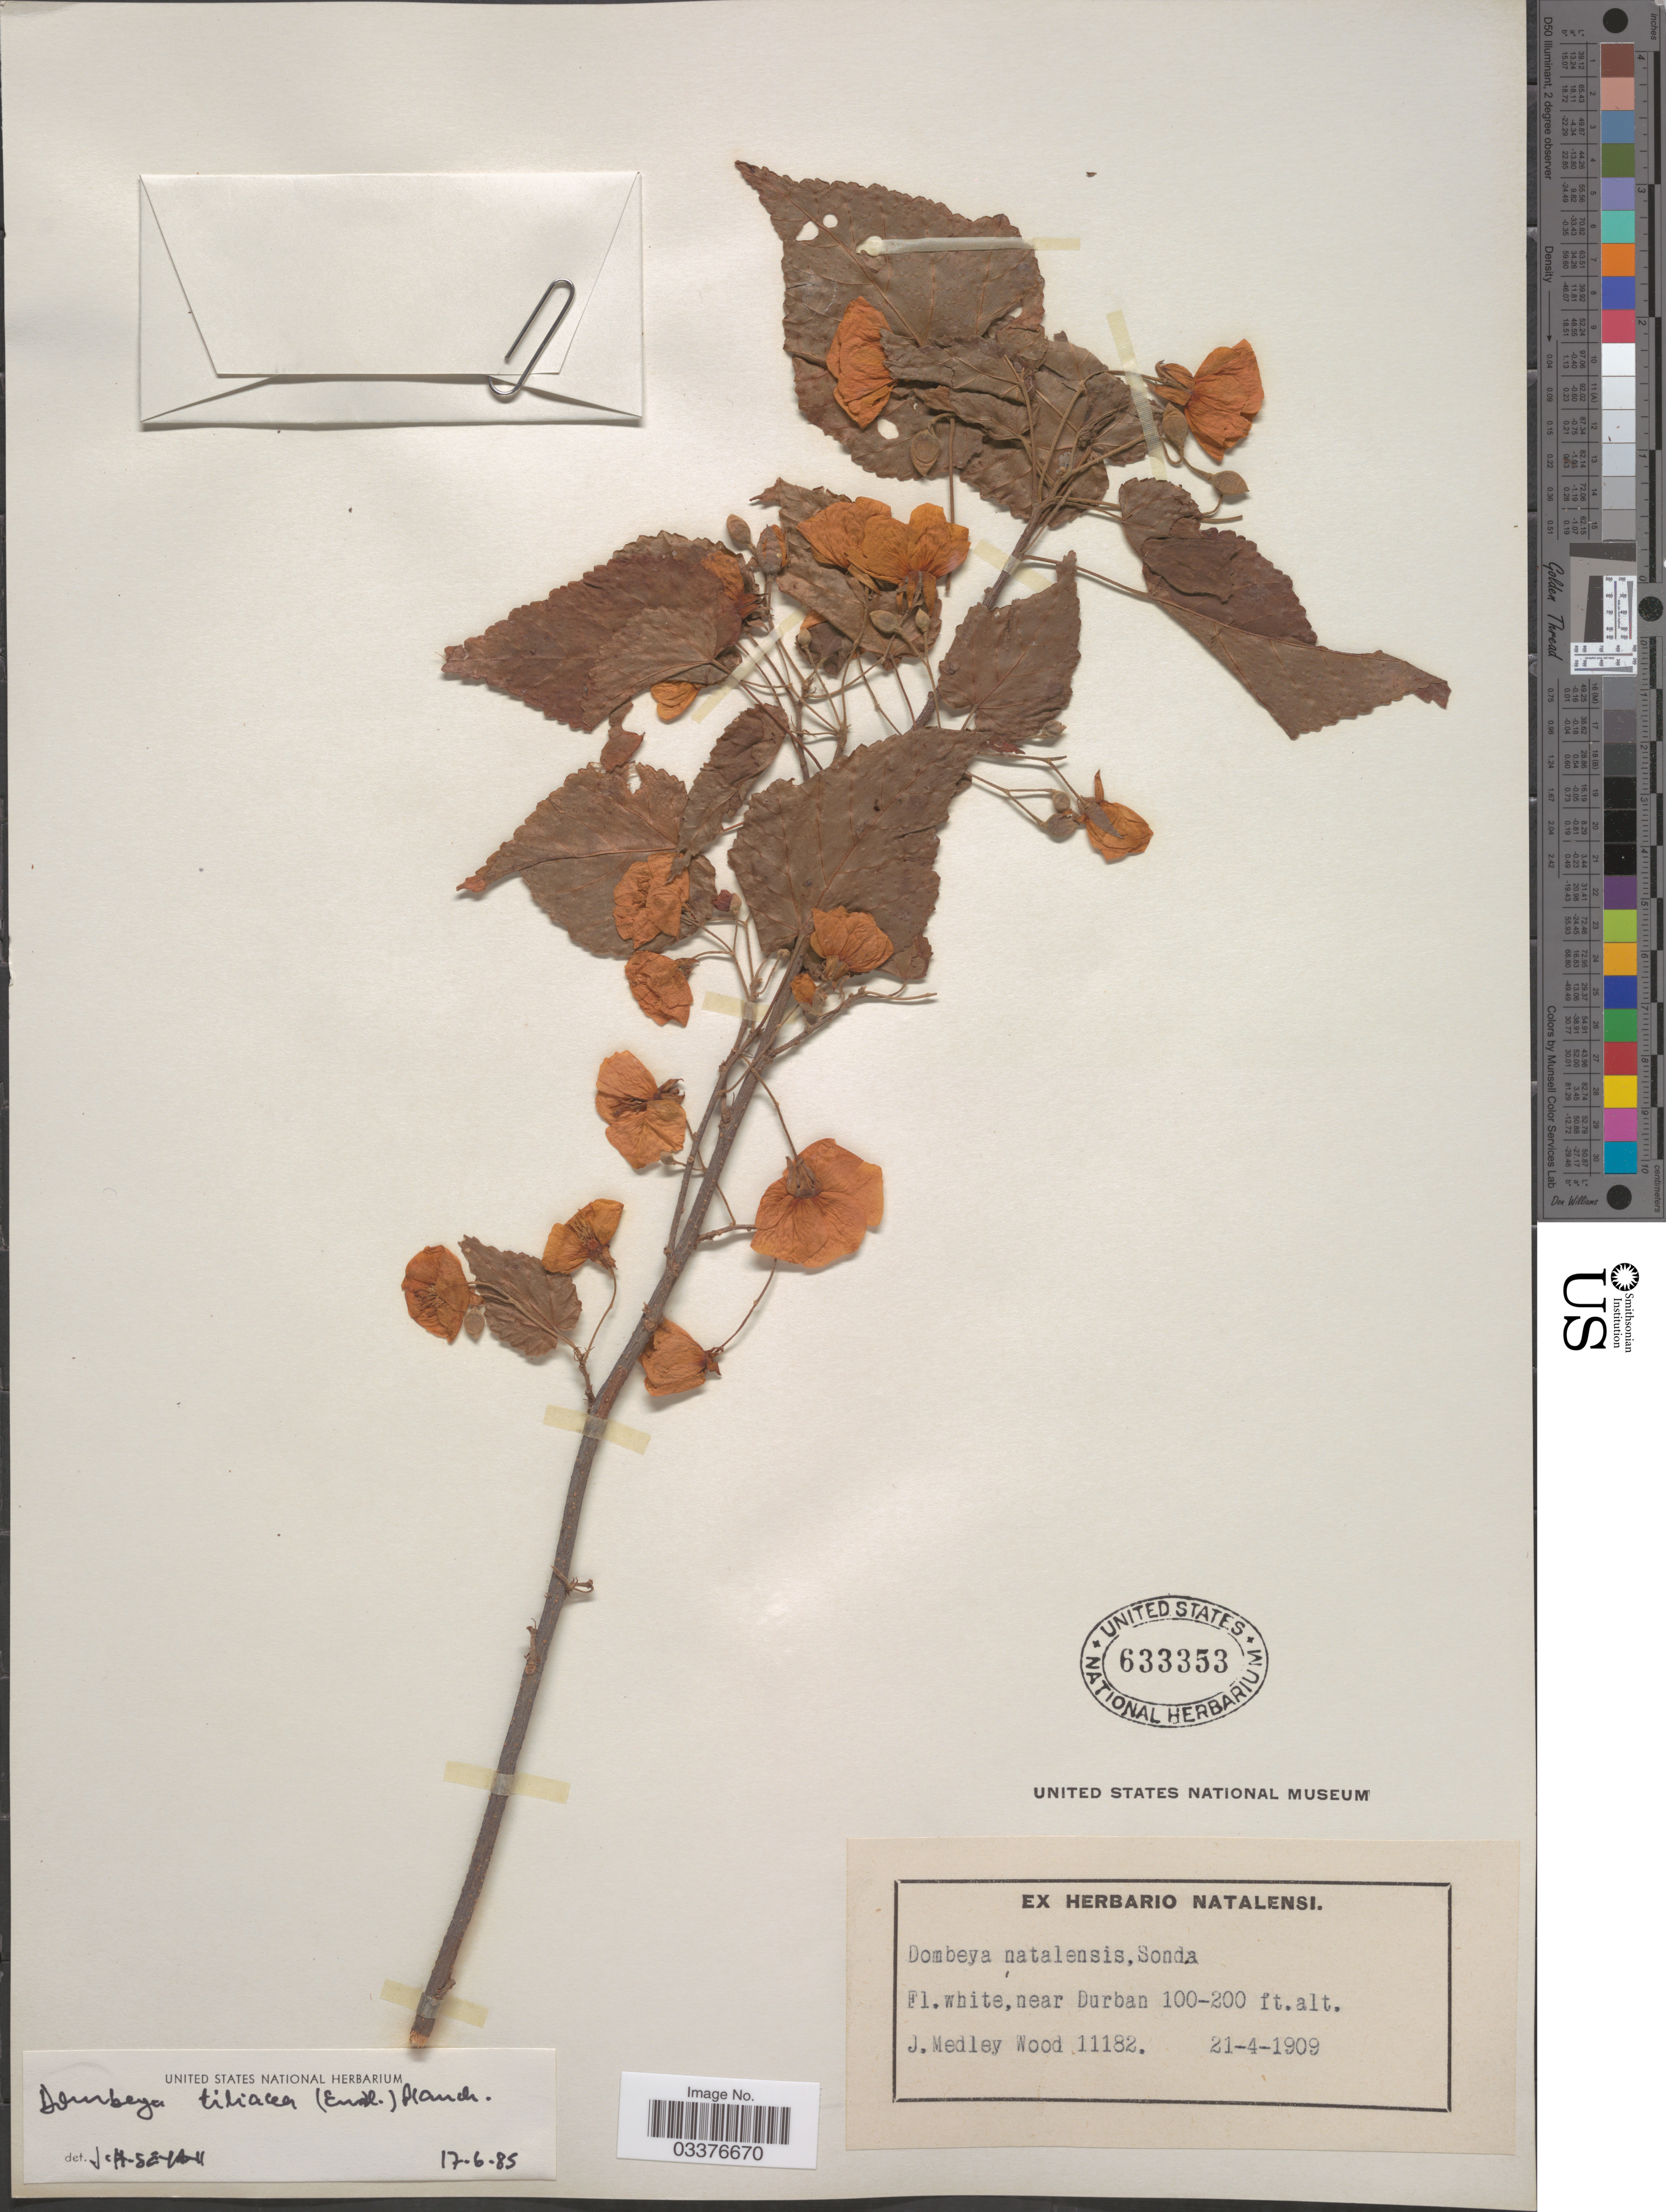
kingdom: Plantae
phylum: Tracheophyta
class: Magnoliopsida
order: Malvales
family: Malvaceae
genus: Dombeya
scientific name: Dombeya tiliacea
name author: (Endl.) Planch.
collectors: J. M. Wood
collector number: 11182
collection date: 1909-04-21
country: South Africa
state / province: KwaZulu-Natal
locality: Near Durban.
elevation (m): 30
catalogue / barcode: US 633353